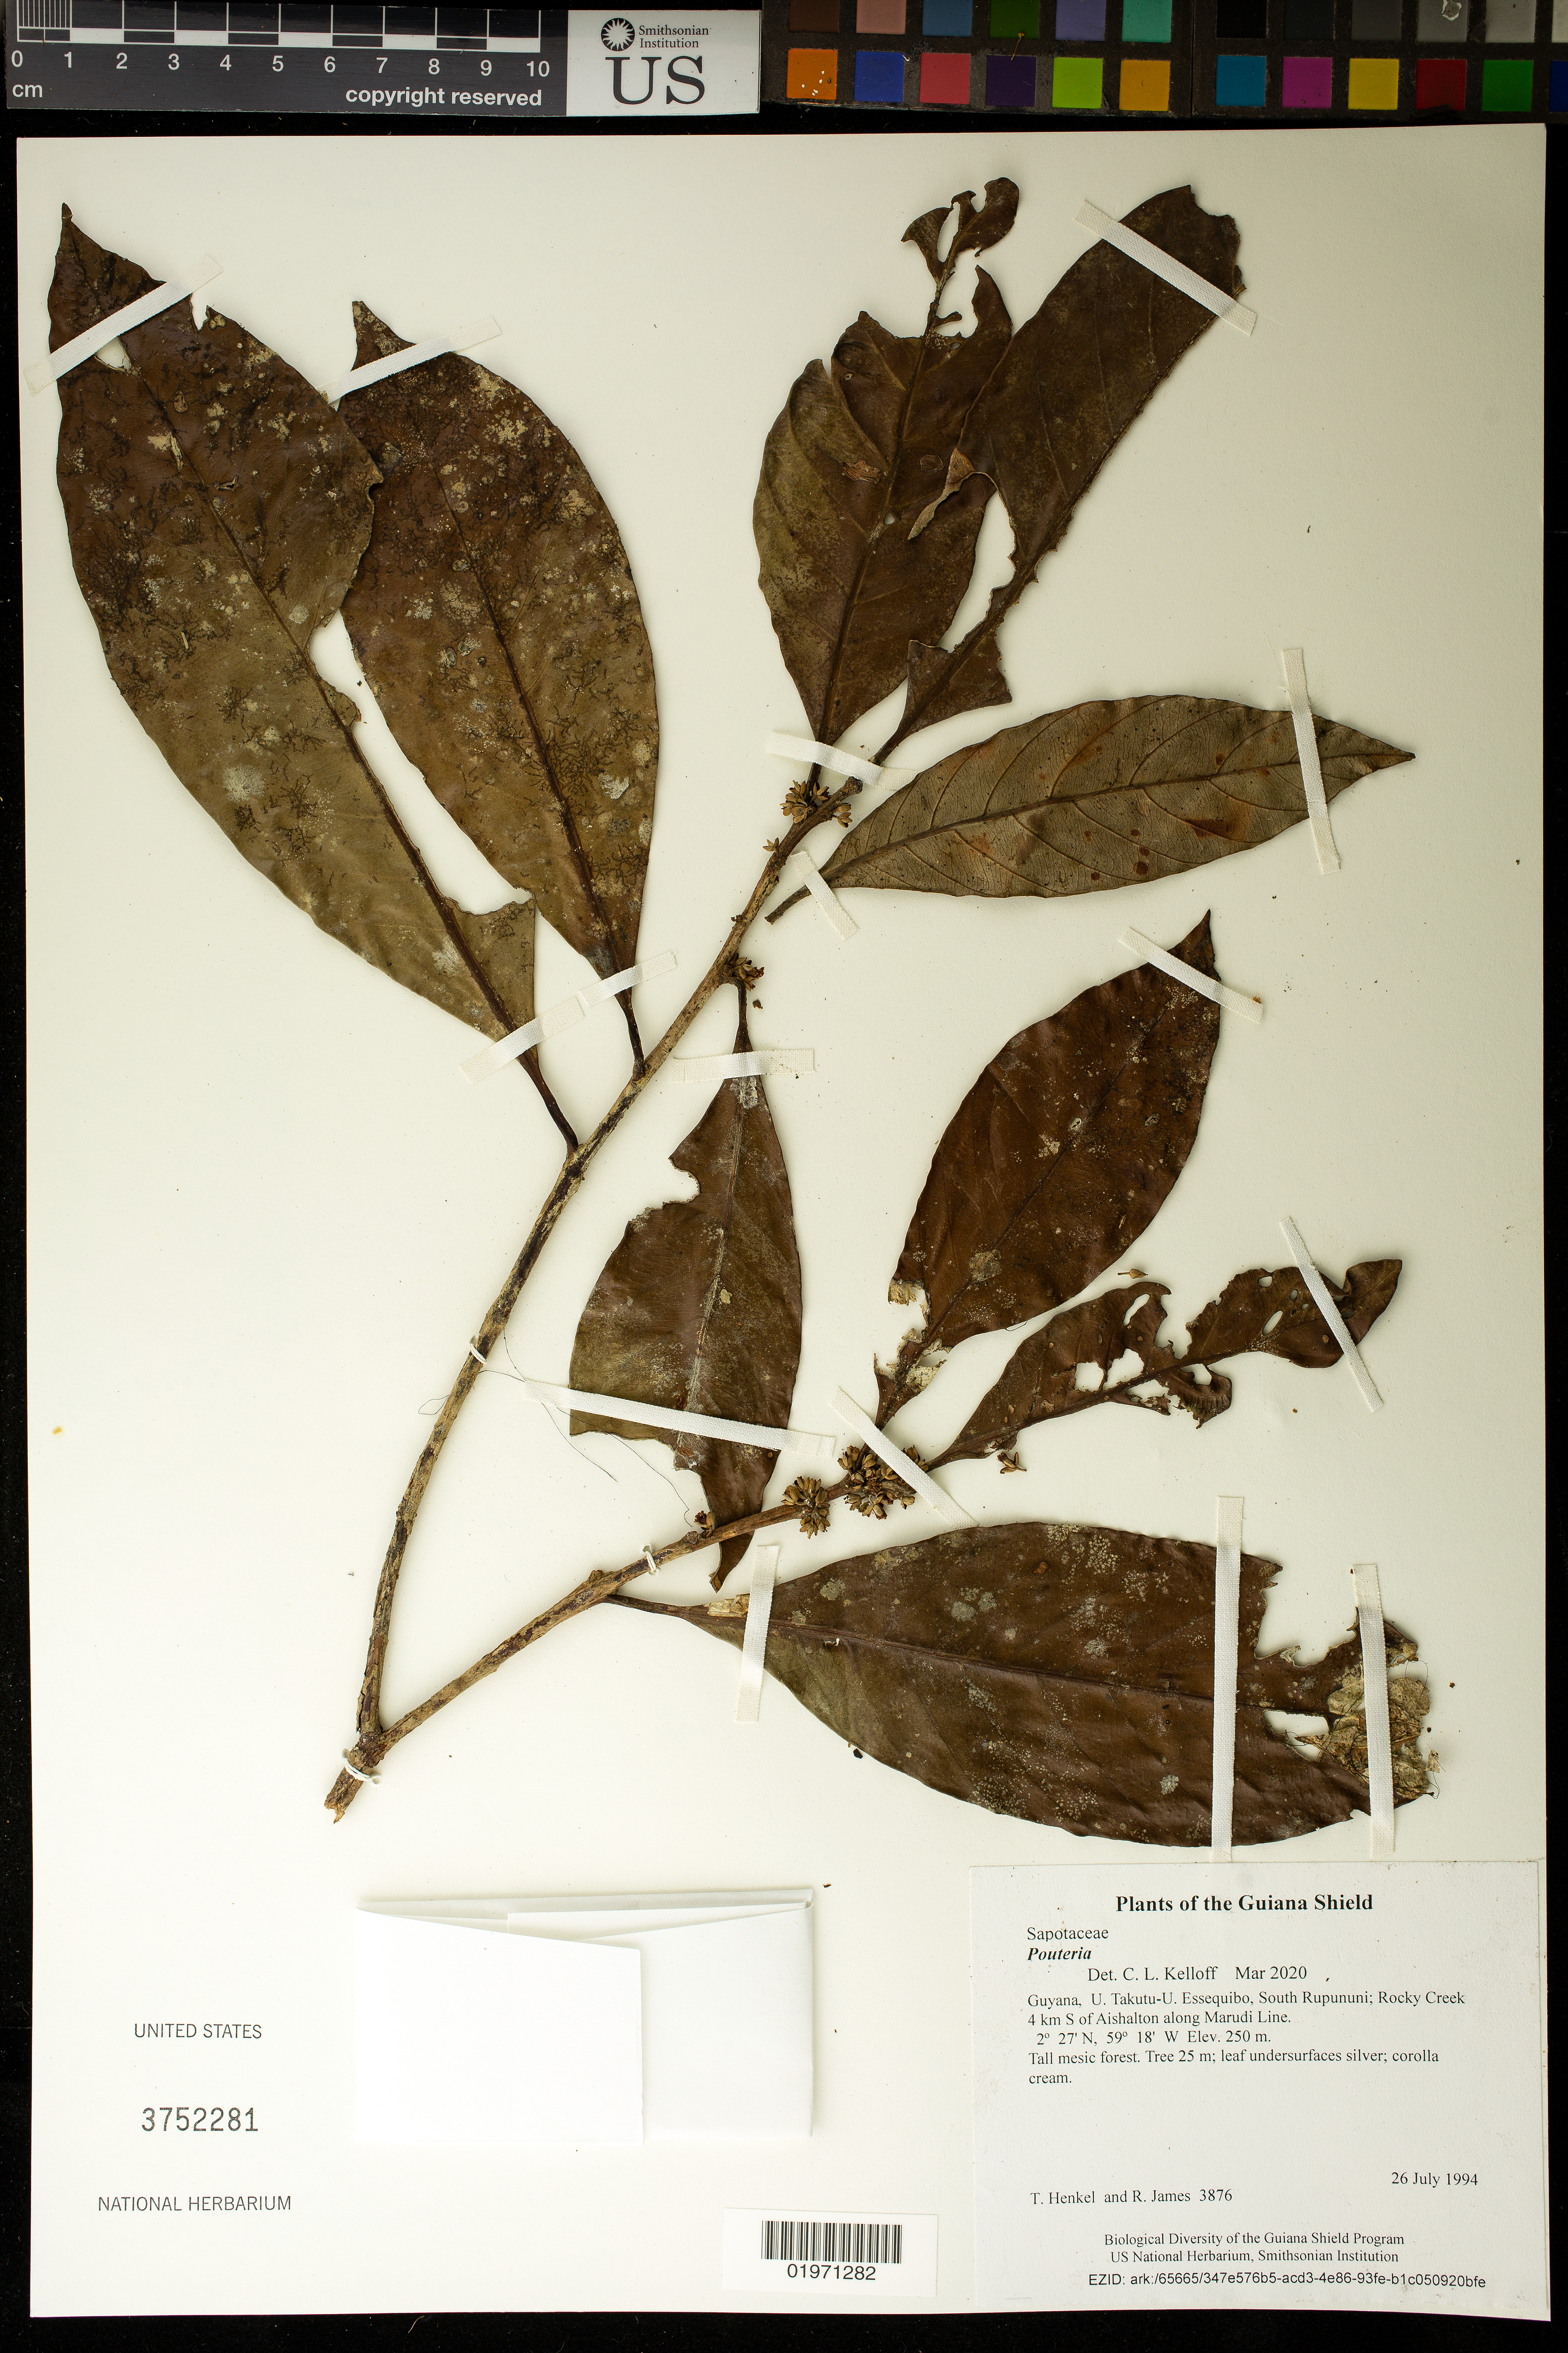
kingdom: Plantae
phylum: Tracheophyta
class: Magnoliopsida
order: Ericales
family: Sapotaceae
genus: Pouteria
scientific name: Pouteria sp.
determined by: Kelloff, C. L.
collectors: T. Henkel & R. James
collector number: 3876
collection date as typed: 26 July 1994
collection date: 1994-07-26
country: Guyana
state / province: U. Takutu-U. Essequibo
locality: South Rupununi; Rocky Creek 4 km S of Aishalton along Marudi Line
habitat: Tall mesic forest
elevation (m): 250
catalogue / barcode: US 3752281